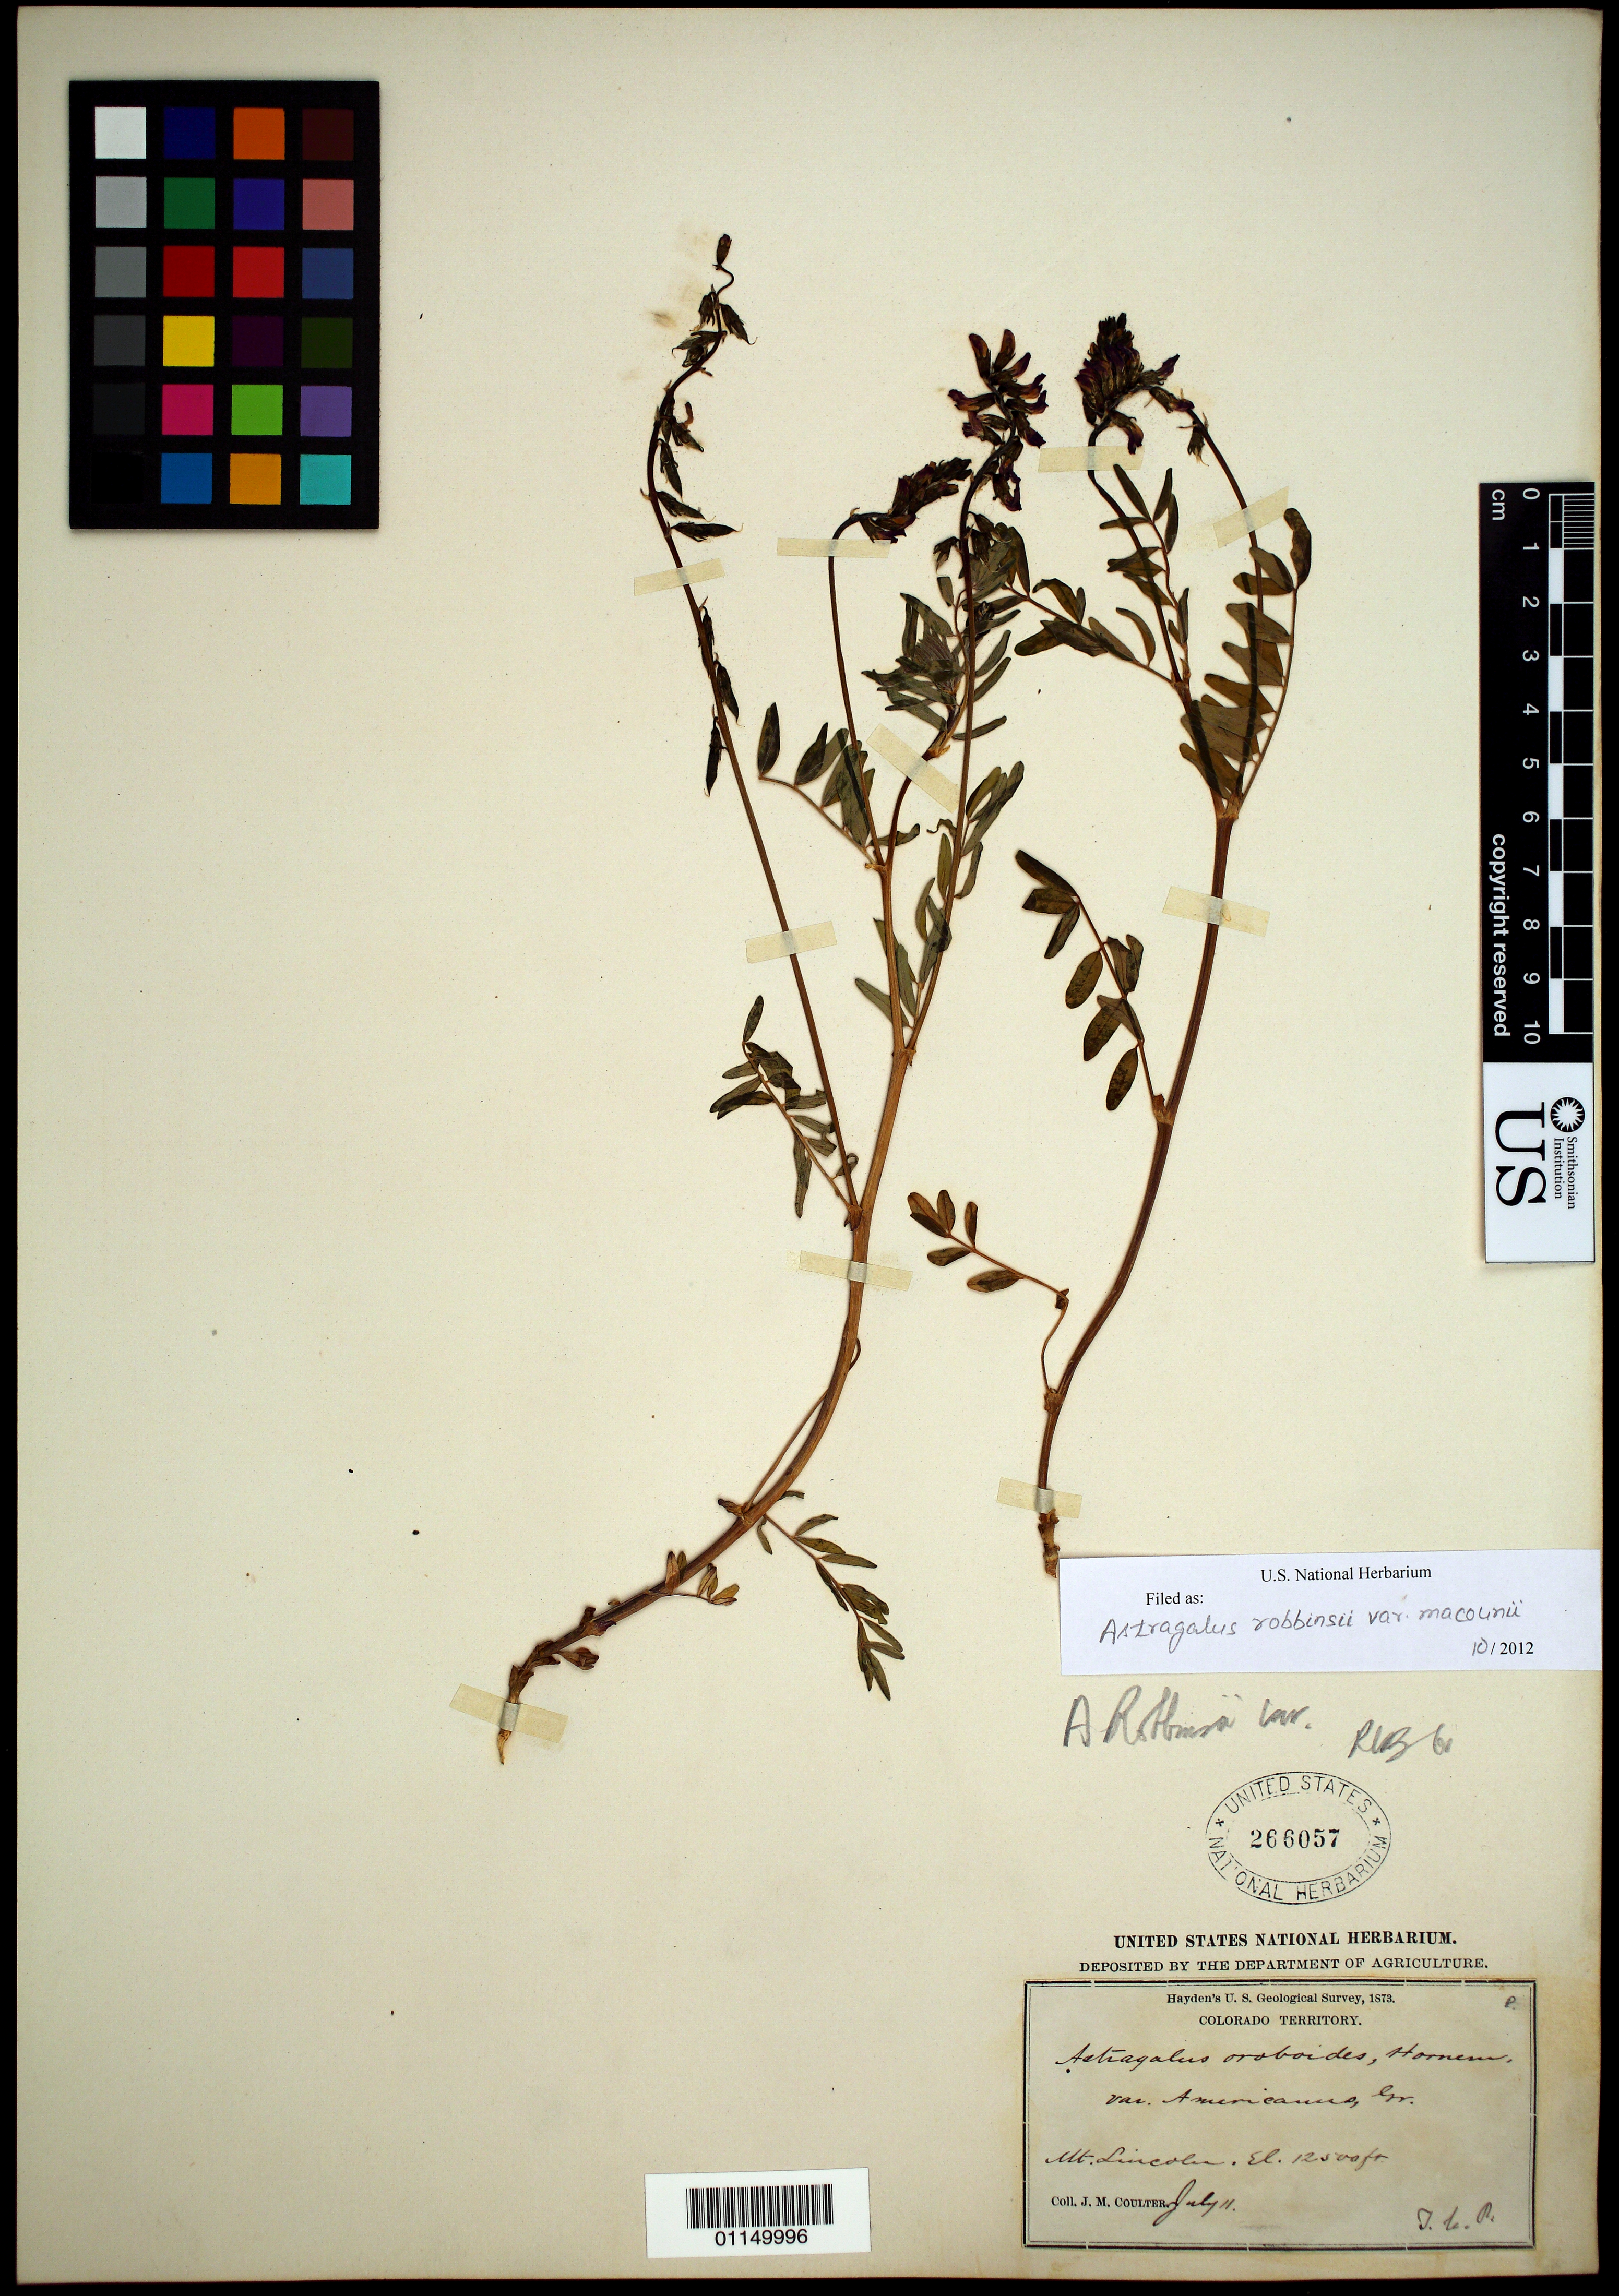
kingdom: Plantae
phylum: Tracheophyta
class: Magnoliopsida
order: Fabales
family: Fabaceae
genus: Astragalus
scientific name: Astragalus robbinsii var. minor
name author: (Hook.) Barneby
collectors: J. M. Coulter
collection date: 1873-07-11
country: United States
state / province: Colorado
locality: Mt. Lincoln.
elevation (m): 3810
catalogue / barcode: US 266057